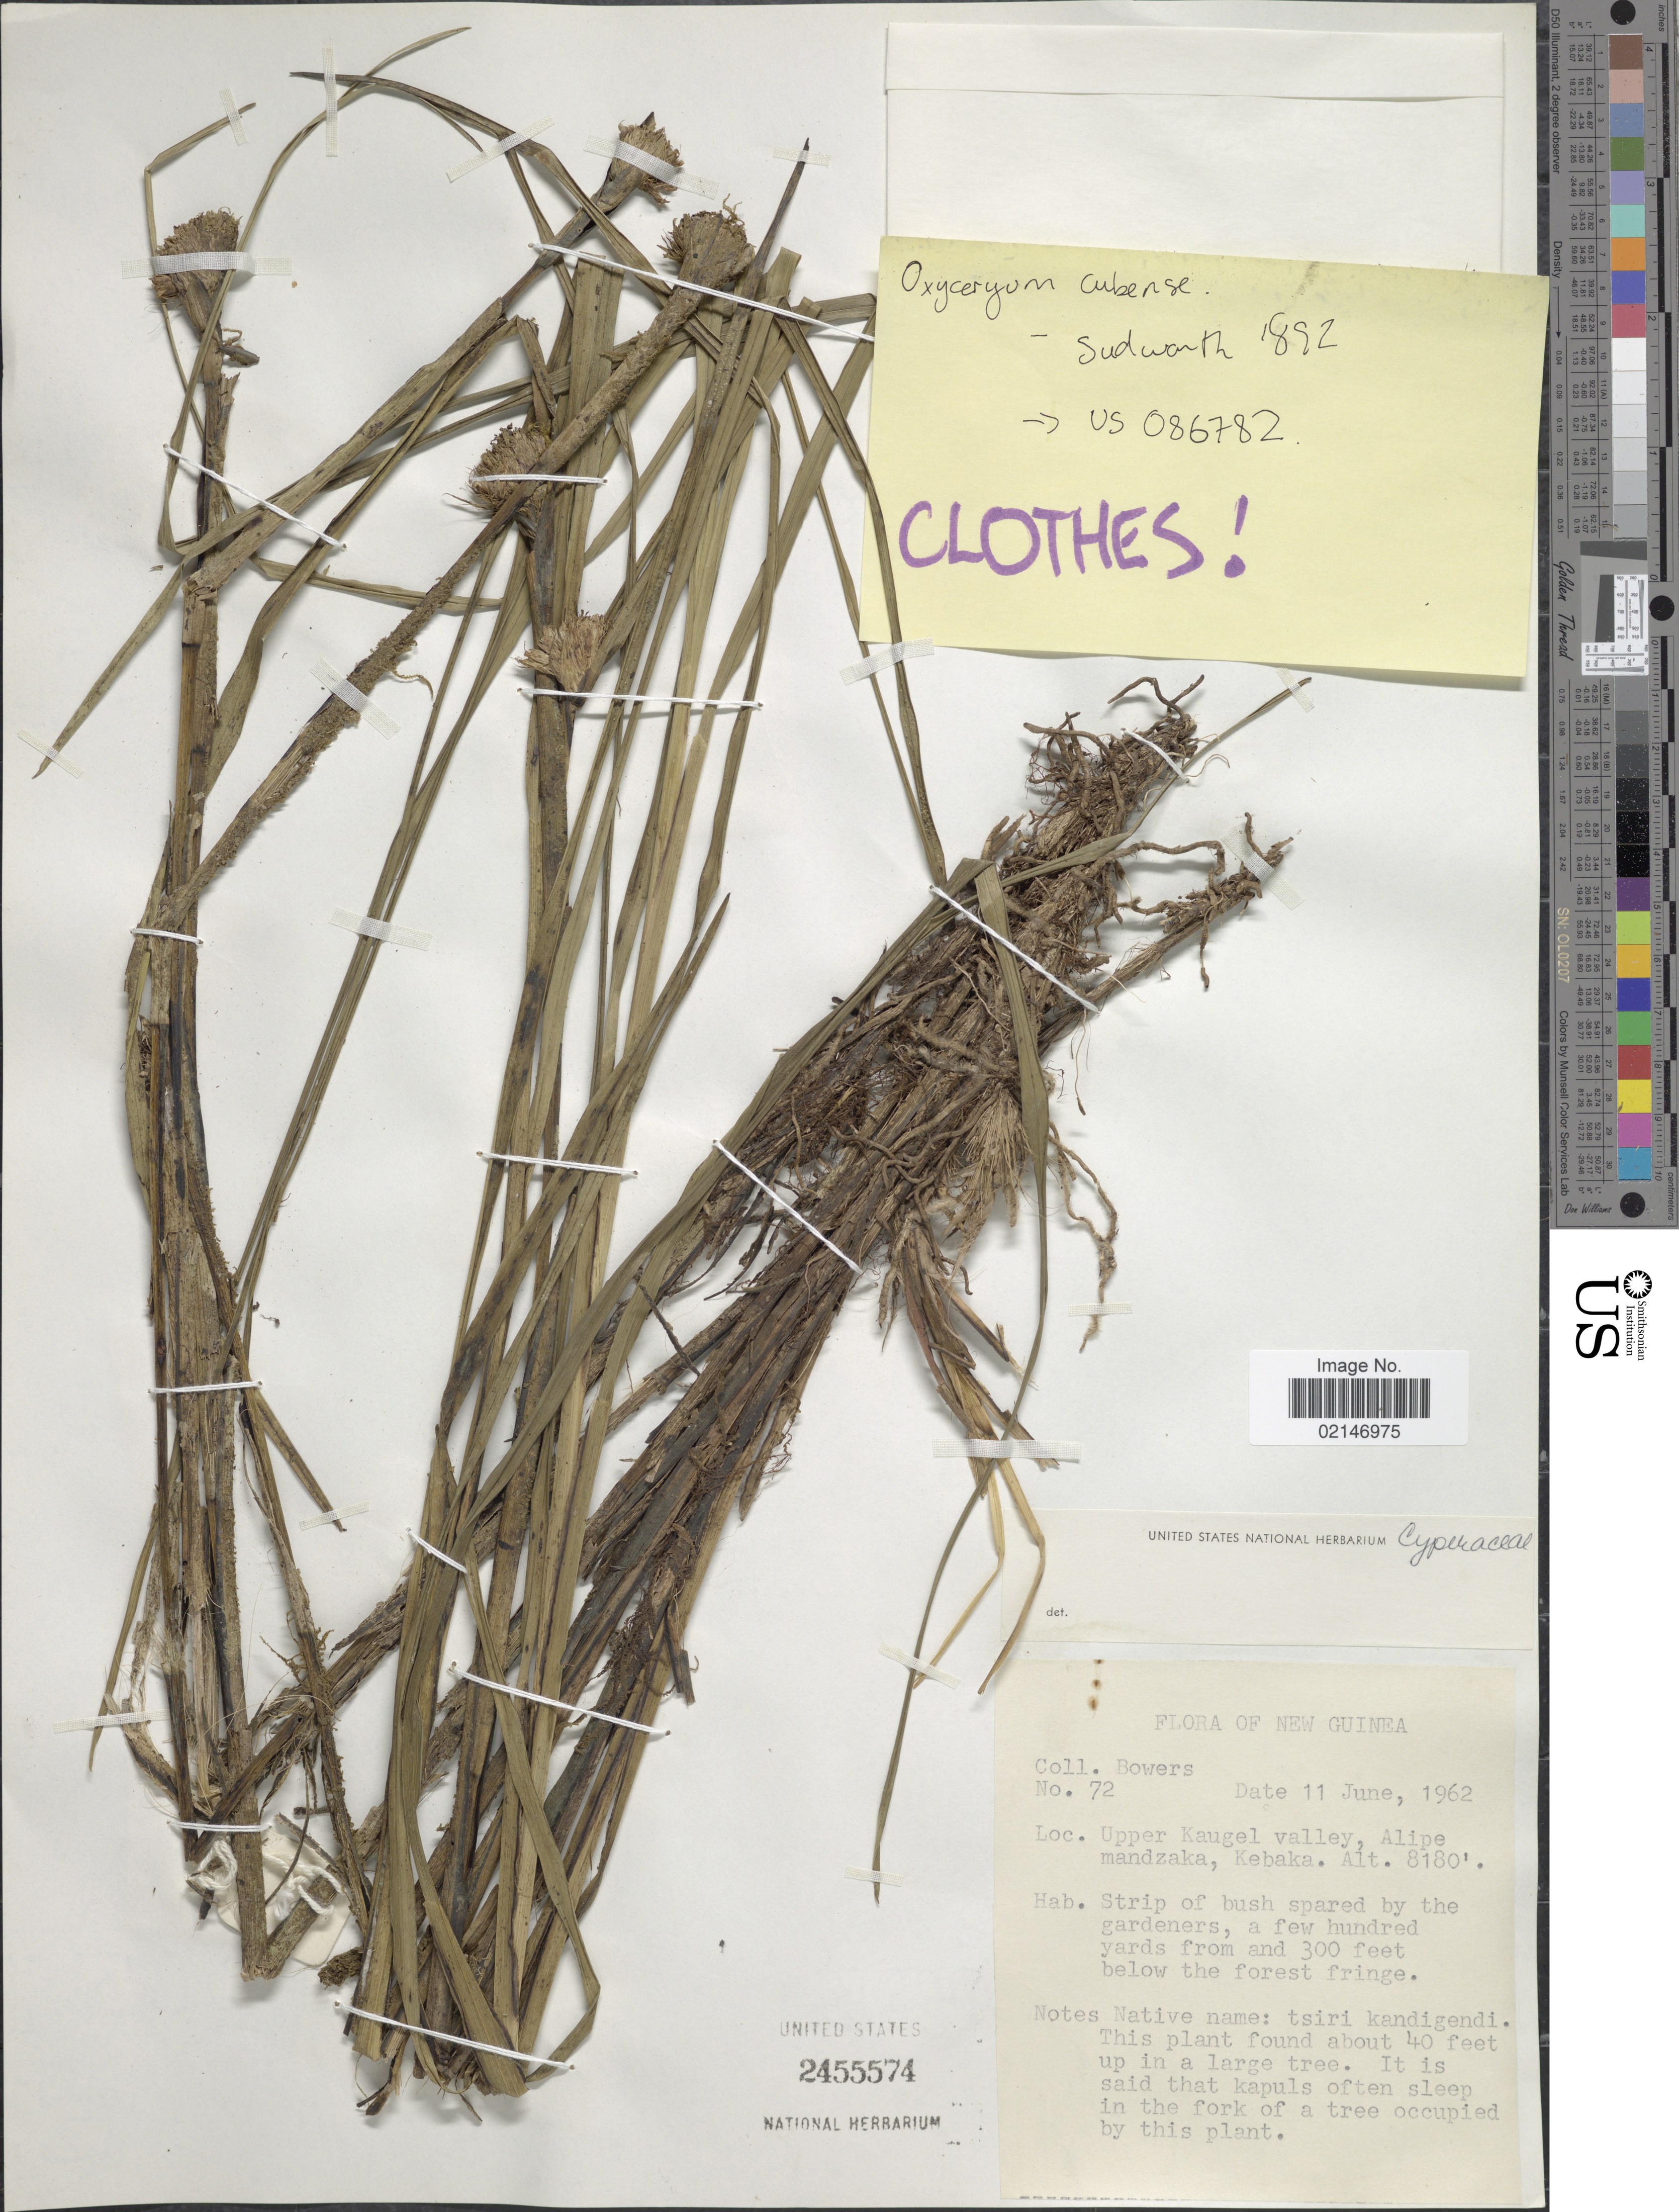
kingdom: Plantae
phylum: Tracheophyta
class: Liliopsida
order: Poales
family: Cyperaceae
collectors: -. Bowers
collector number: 72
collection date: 1962-06-11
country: Papua New Guinea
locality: New Guinea, Upper Kaugel valley, Alipe mandzaka, Kebaka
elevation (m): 2493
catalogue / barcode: US 2455574